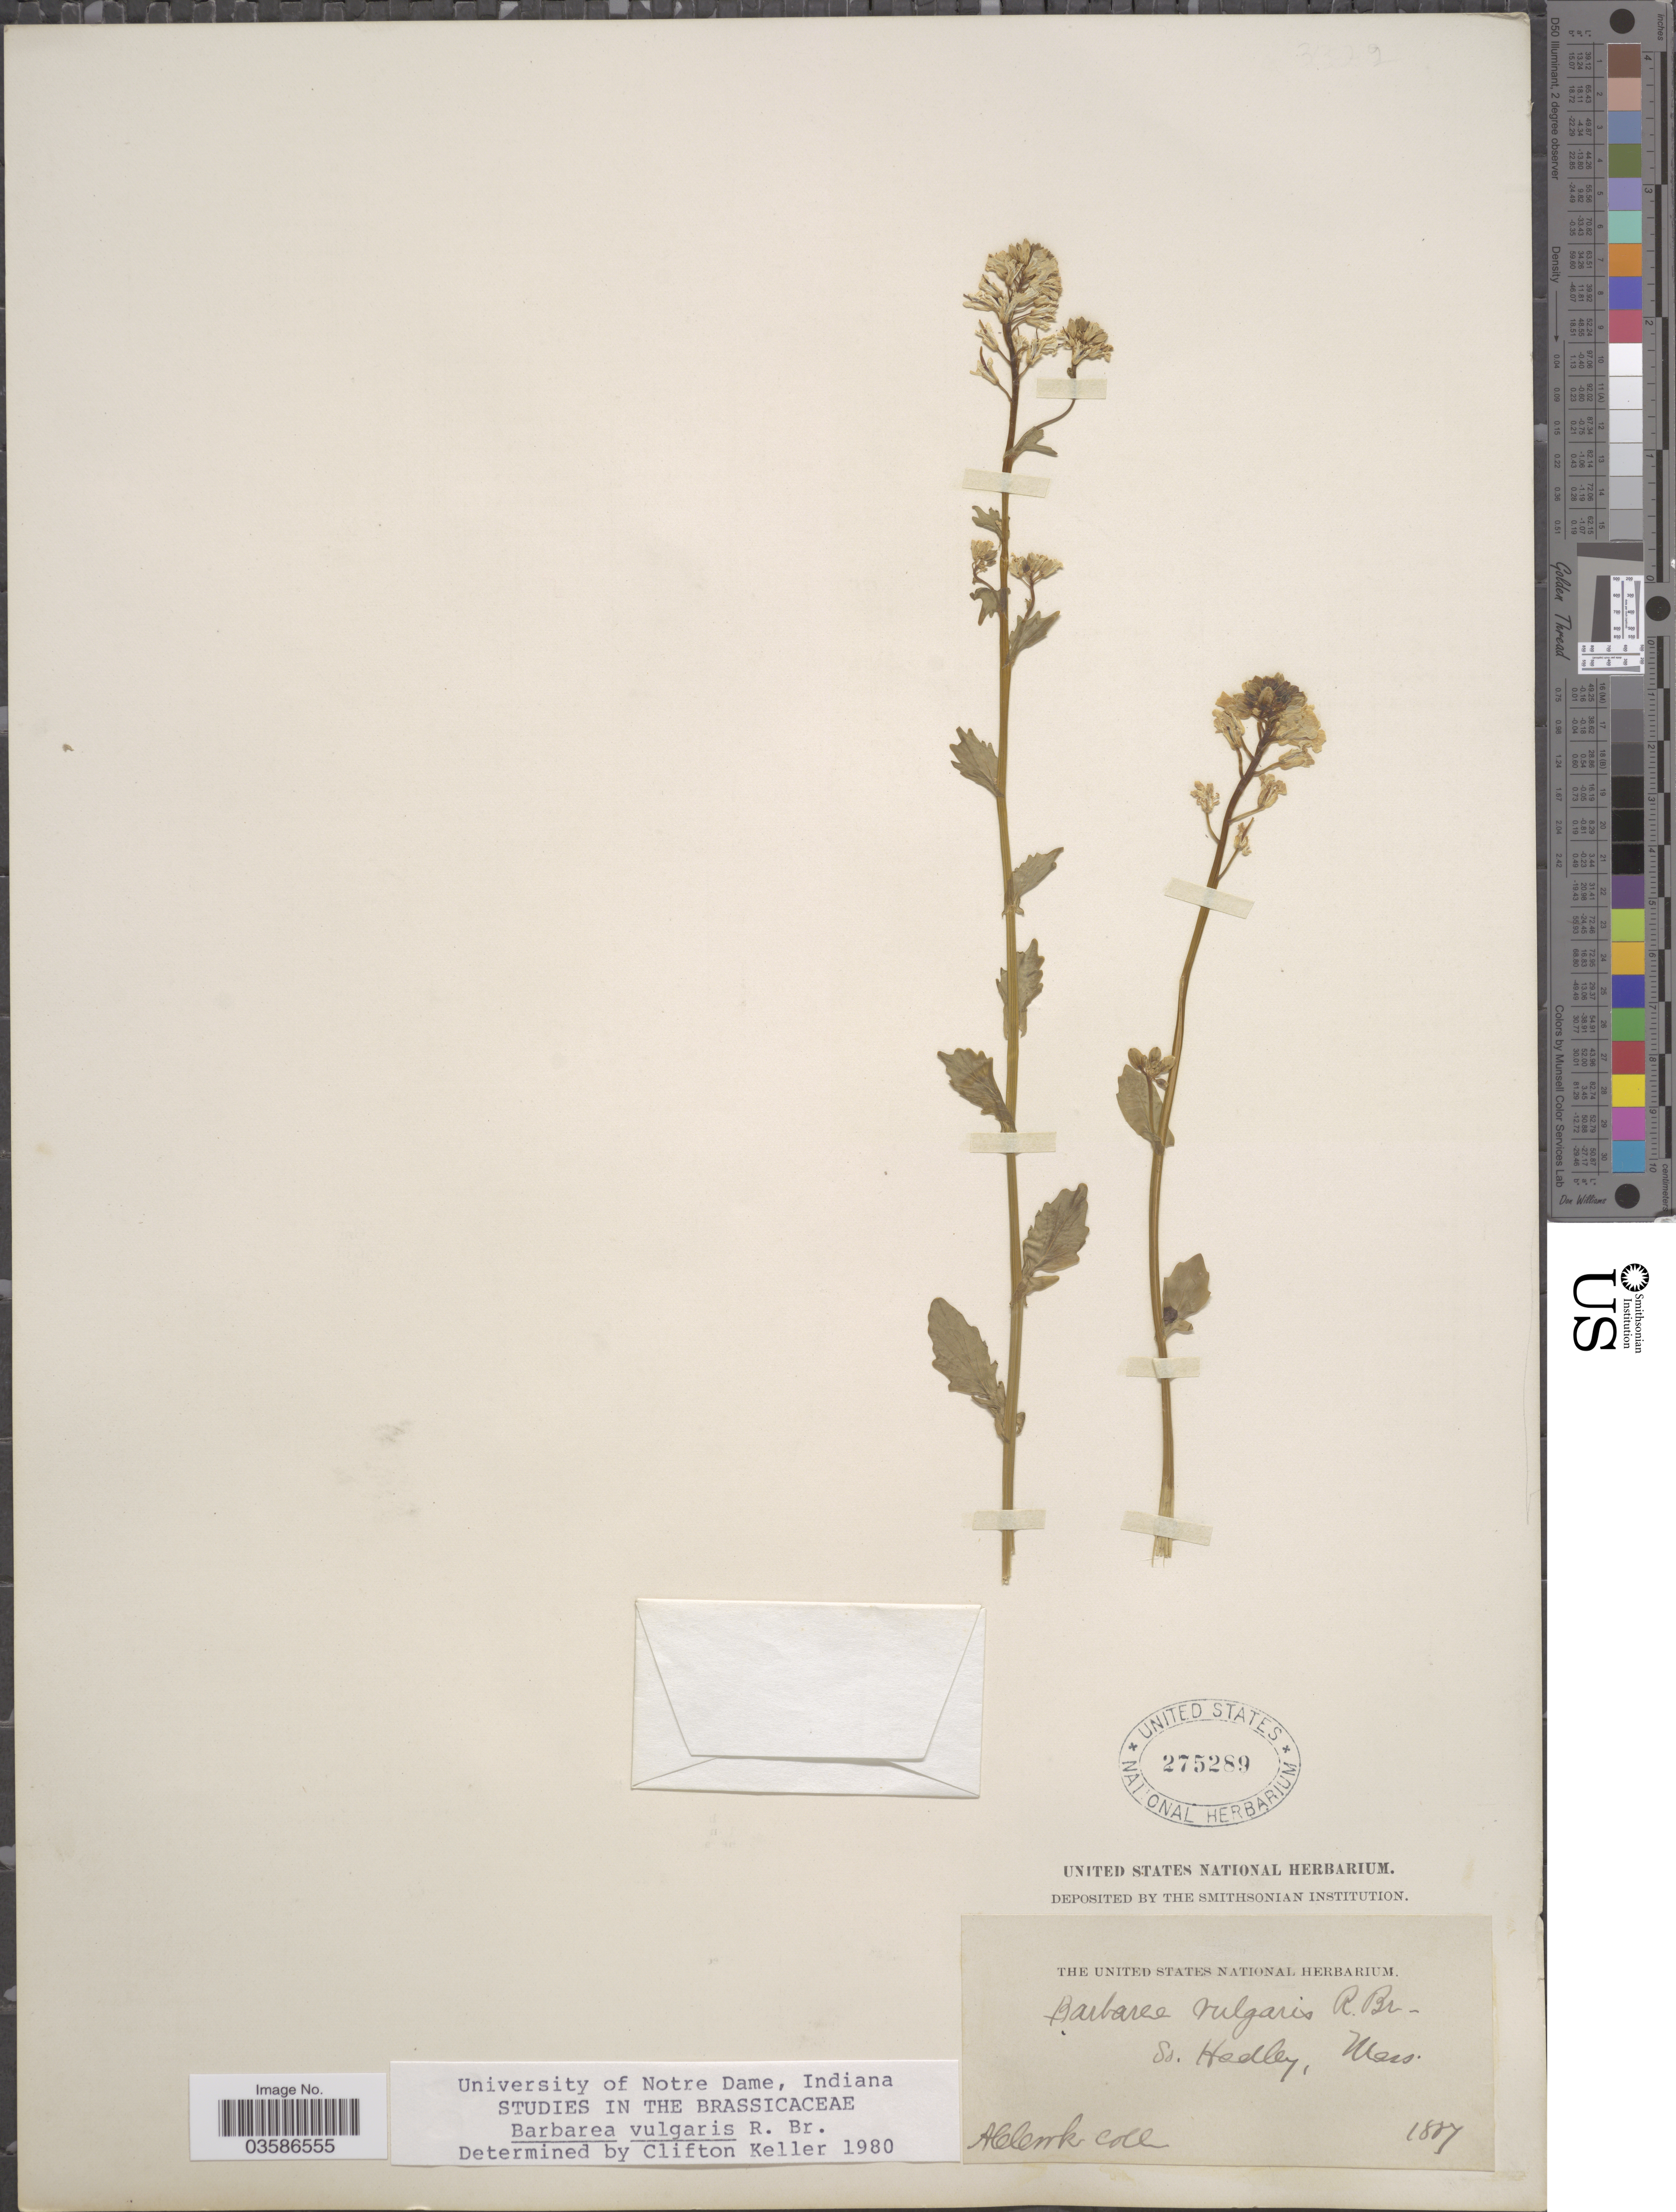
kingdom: Plantae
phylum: Tracheophyta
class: Magnoliopsida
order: Brassicales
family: Brassicaceae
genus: Barbarea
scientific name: Barbarea vulgaris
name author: W.T. Aiton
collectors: A. Cook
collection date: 1887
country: United States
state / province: Massachusetts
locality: So. Hadley.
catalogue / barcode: US 275289